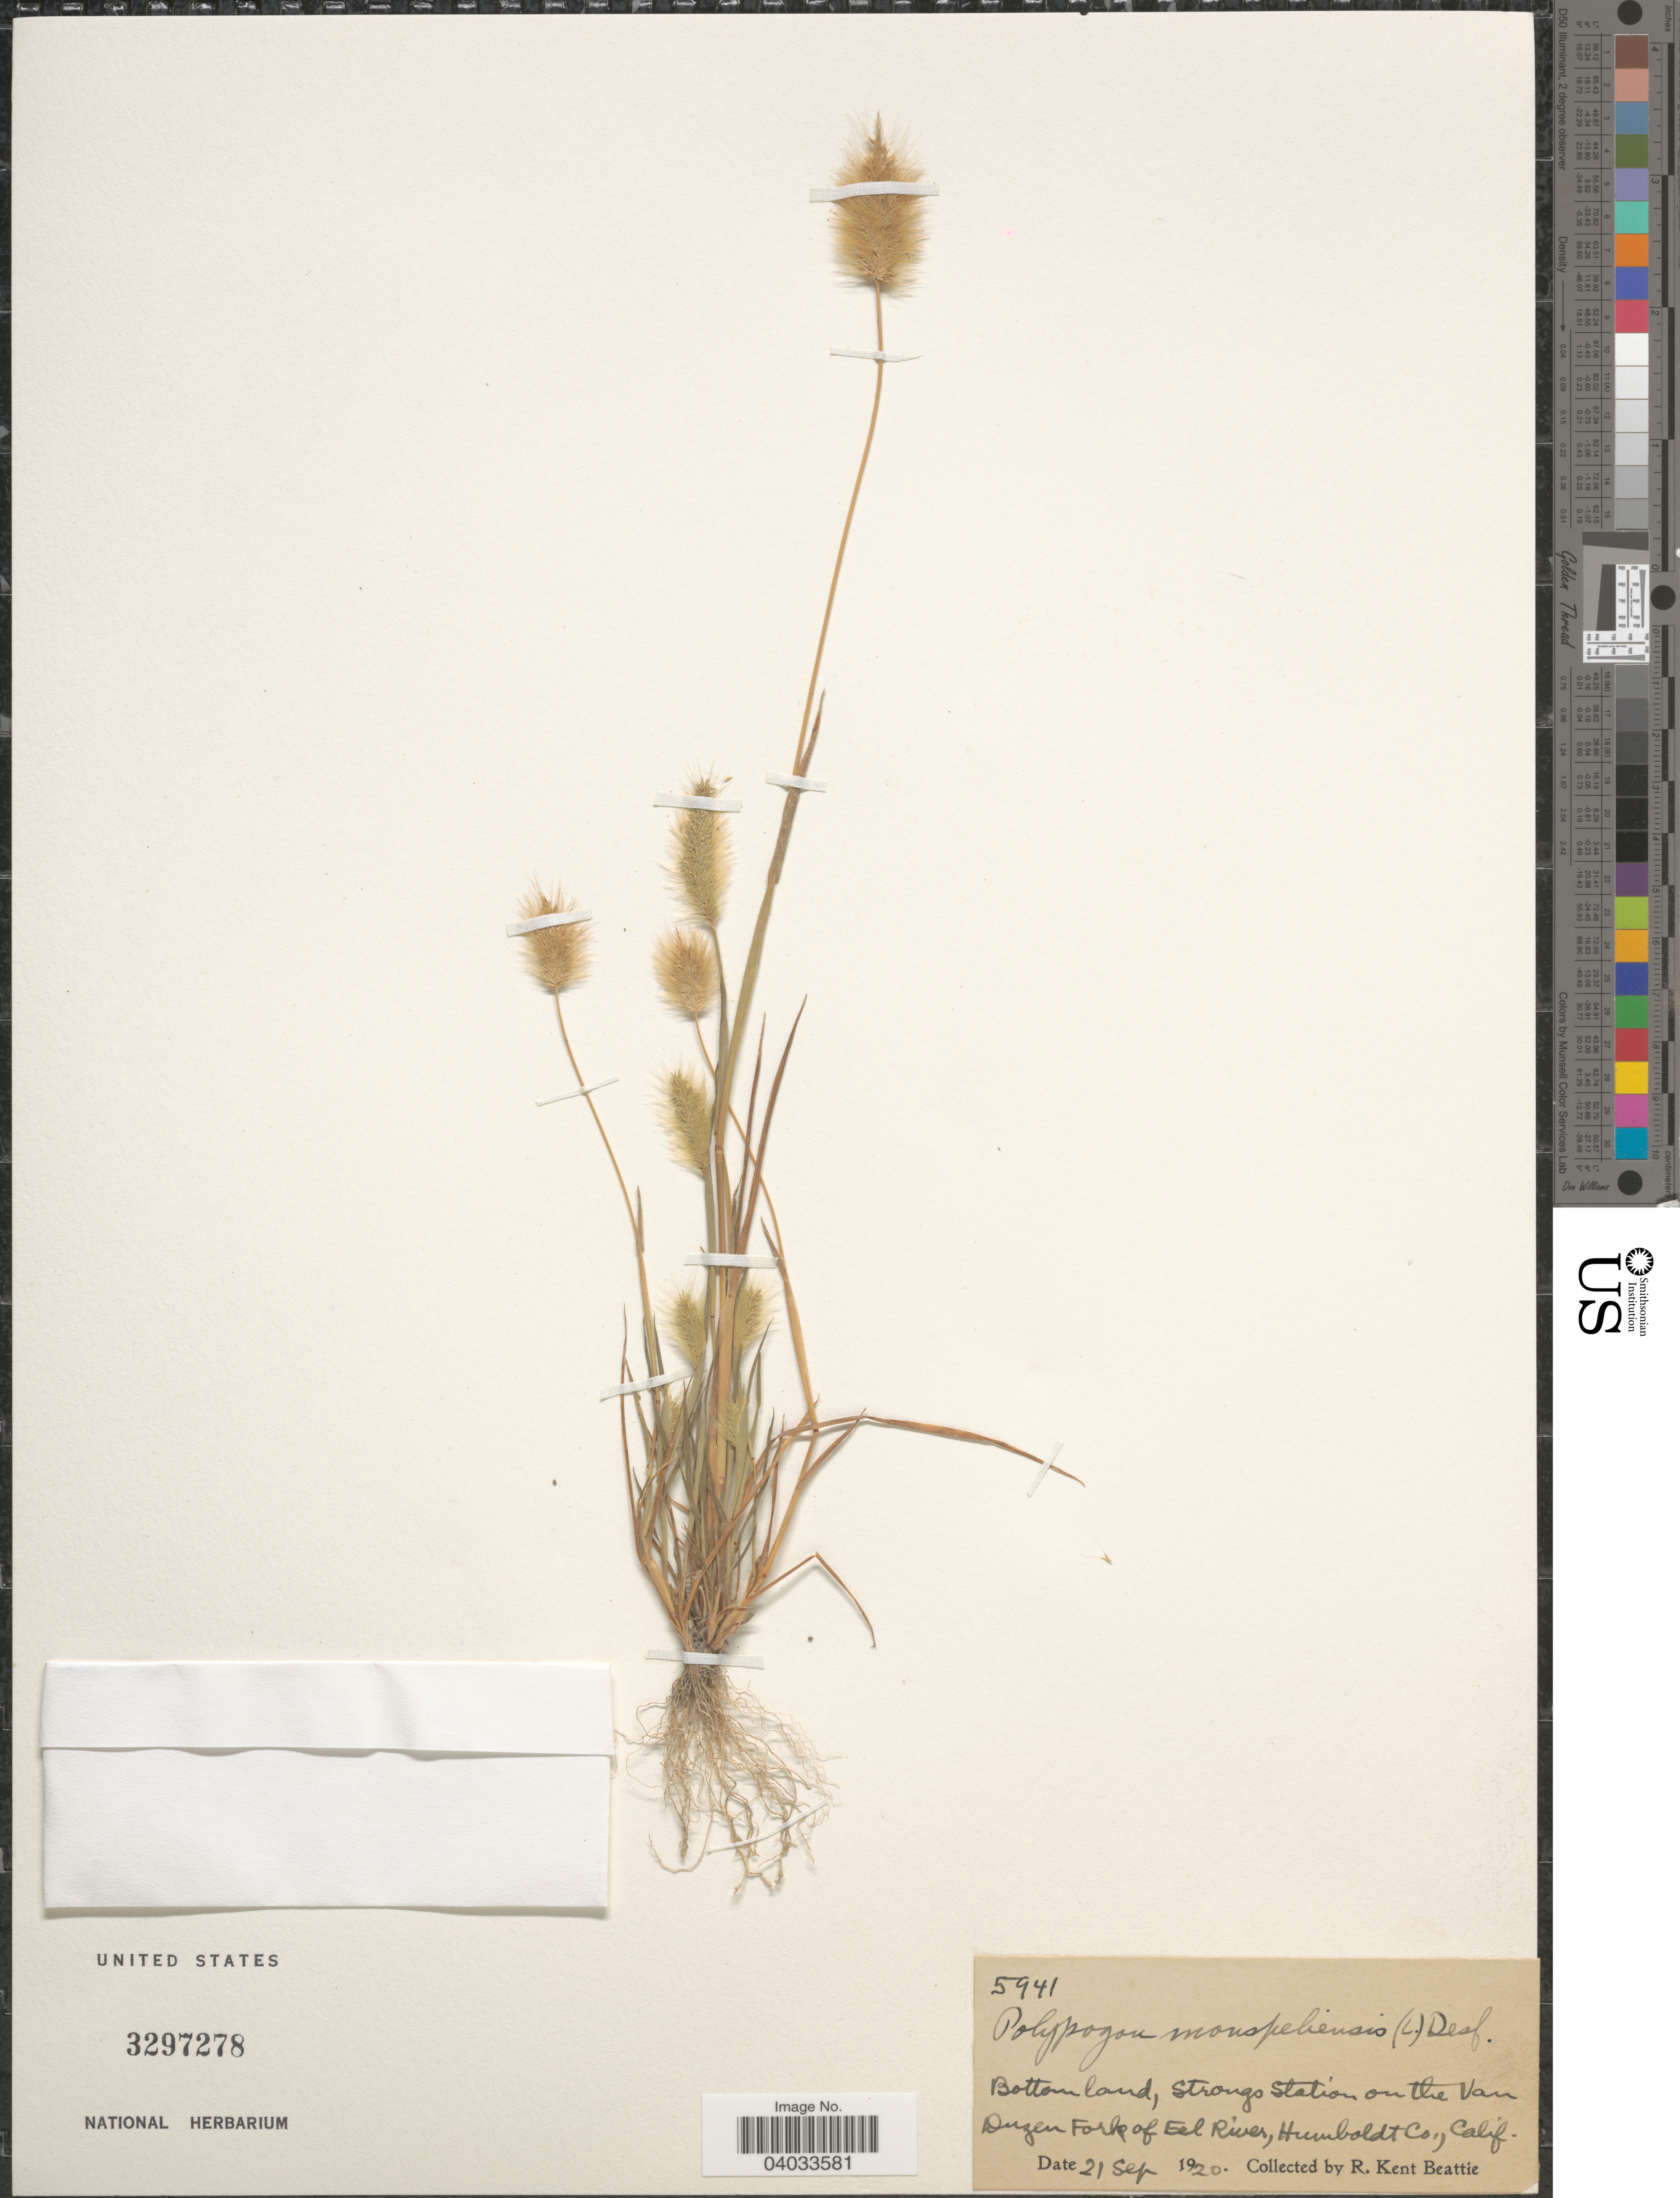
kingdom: Plantae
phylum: Tracheophyta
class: Liliopsida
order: Poales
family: Poaceae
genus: Polypogon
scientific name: Polypogon monspeliensis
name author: (L.) Desf.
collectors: R. K. Beattie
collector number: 5941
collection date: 1920-09-21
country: United States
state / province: California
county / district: Humboldt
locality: Bottomland, Strongs Station on the Van Duzen Fork of Eel River, Humboldt Co.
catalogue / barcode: US 3297278